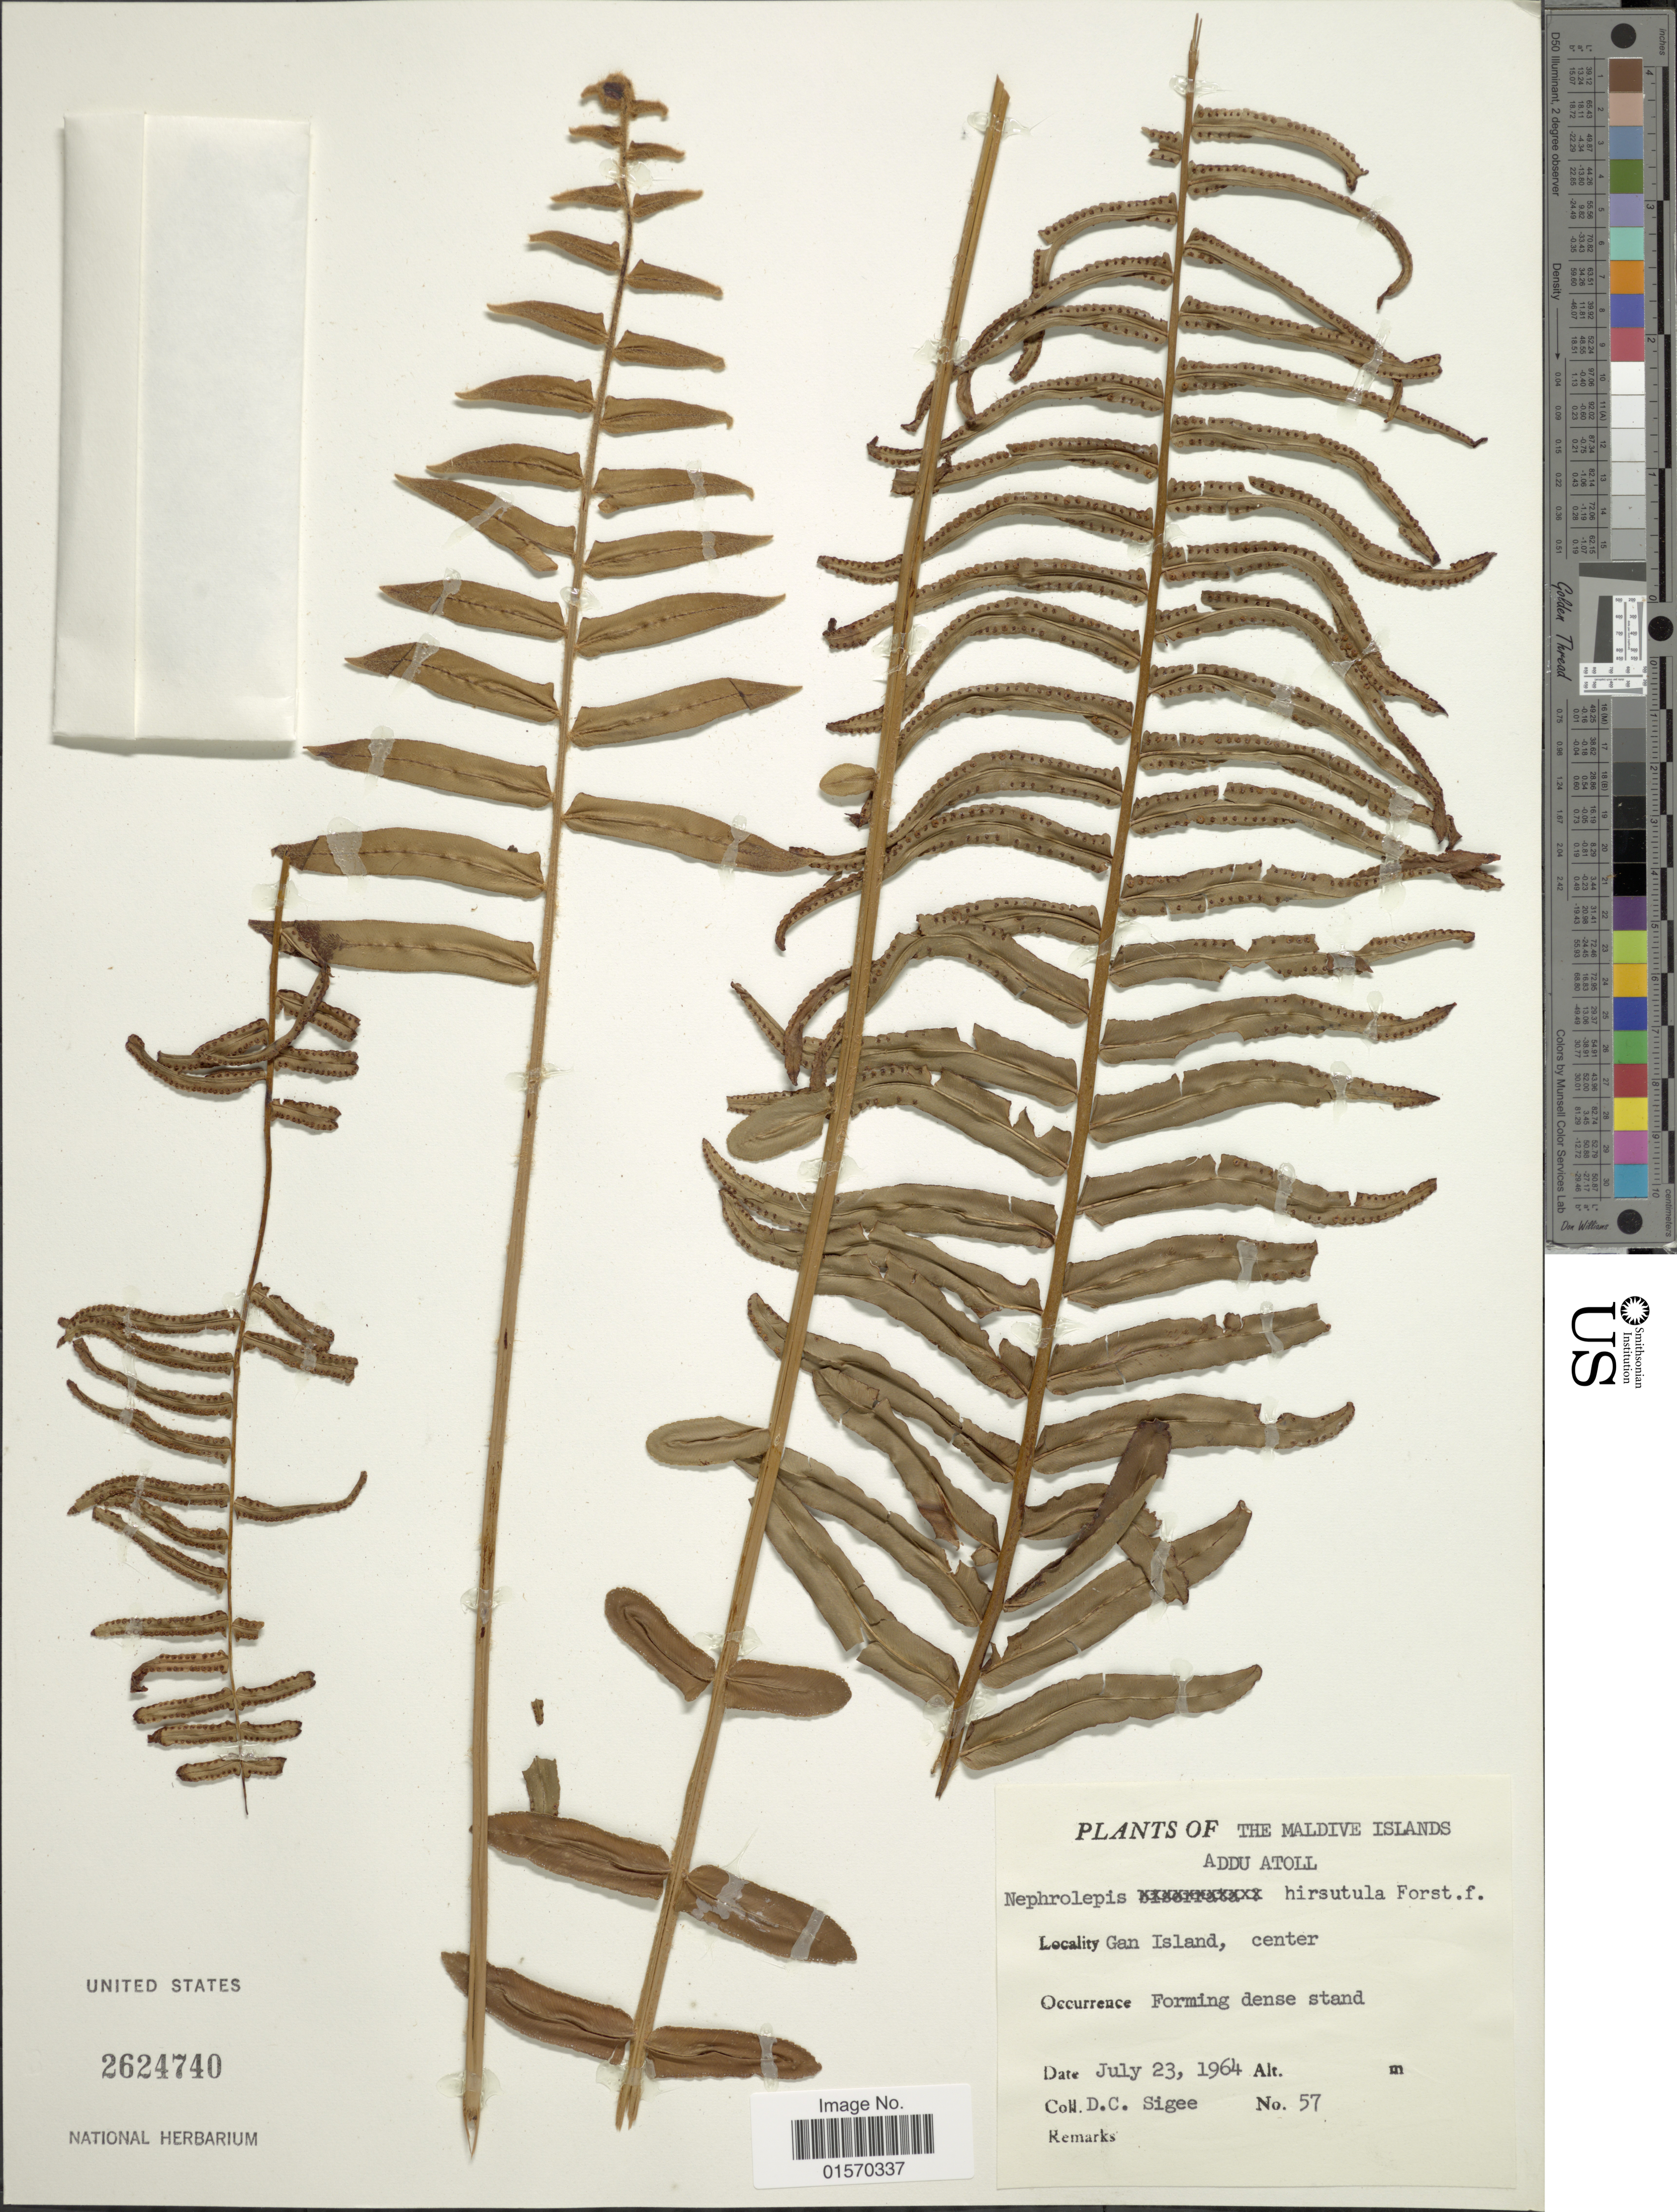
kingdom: Plantae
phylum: Tracheophyta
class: Polypodiopsida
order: Polypodiales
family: Nephrolepidaceae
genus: Nephrolepis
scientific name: Nephrolepis multiflora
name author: (Roxb.) F.M. Jarrett ex C.V. Morton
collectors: D. C. Sigee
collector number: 57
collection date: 1964-07-23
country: Maldive Islands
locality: Addu Atoll. Gan Island, center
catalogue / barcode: US 2624740